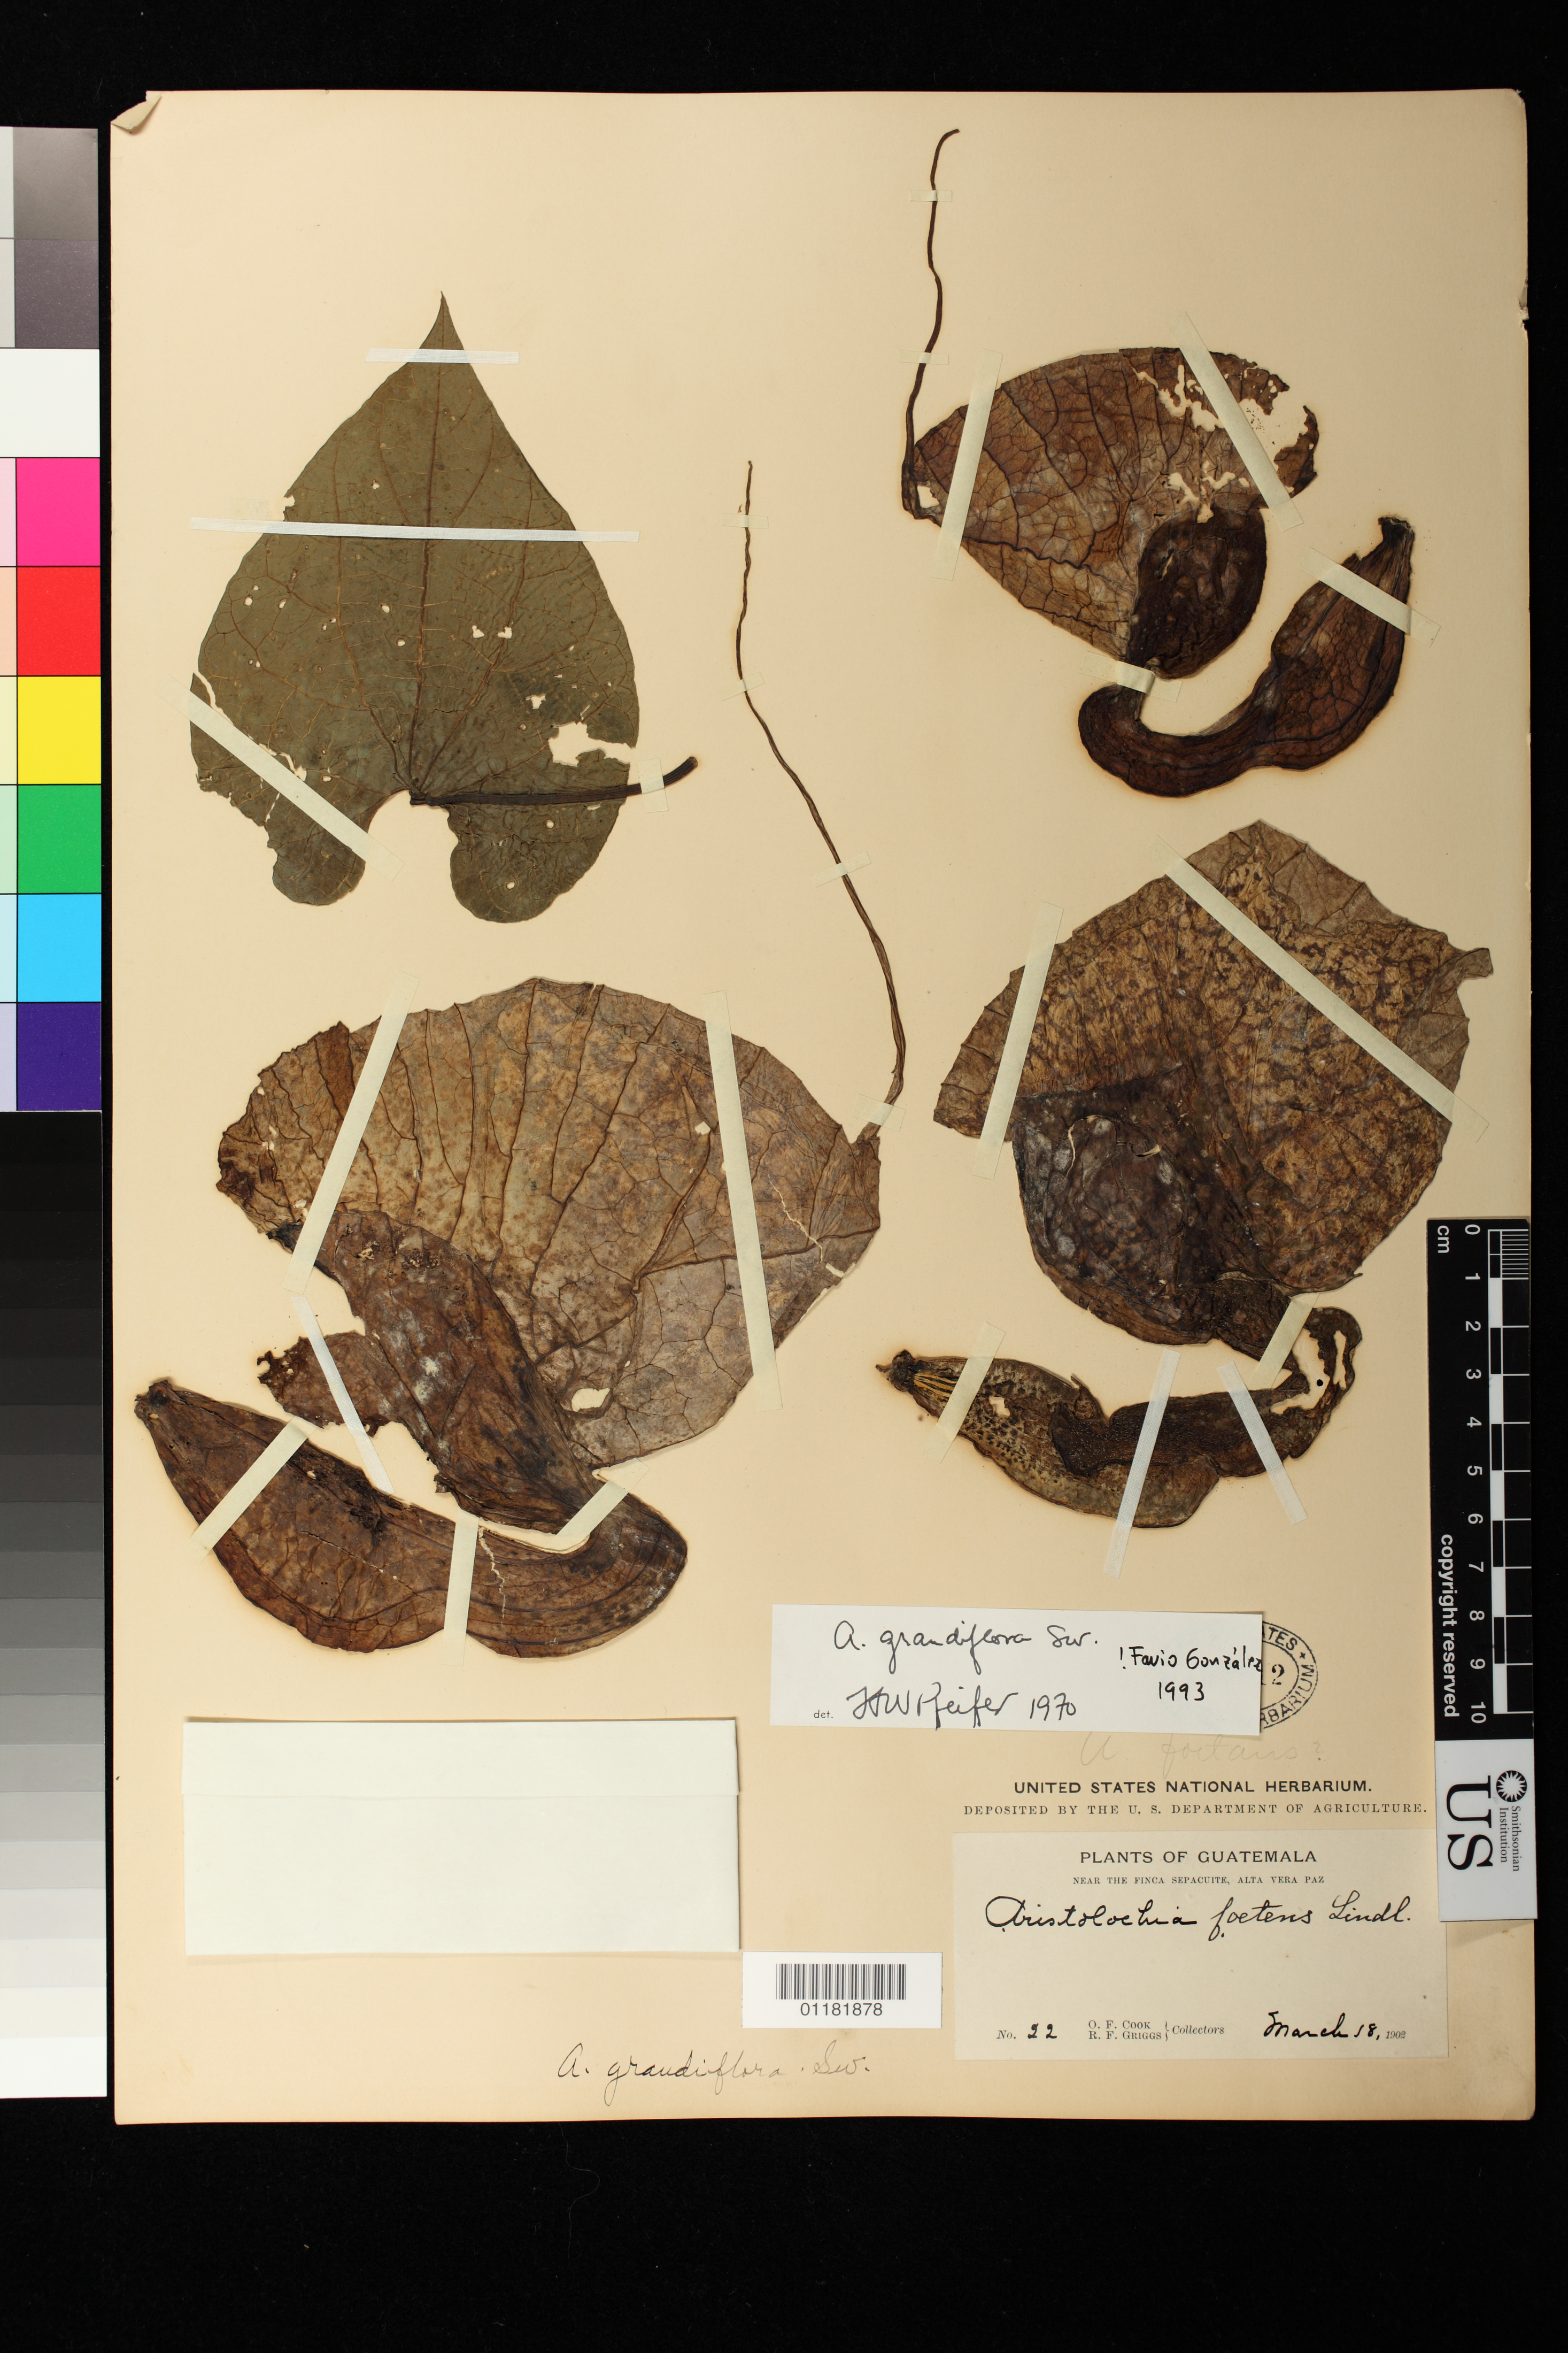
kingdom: Plantae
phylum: Tracheophyta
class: Magnoliopsida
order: Piperales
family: Aristolochiaceae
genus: Aristolochia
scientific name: Aristolochia grandiflora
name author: Sw.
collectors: O. F. Cook & R. F. Griggs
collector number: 22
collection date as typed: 18 Mar 1902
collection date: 1902-03-18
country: Guatemala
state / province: Alta Verapaz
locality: Near the Finca Sepacuite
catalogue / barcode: US 407712